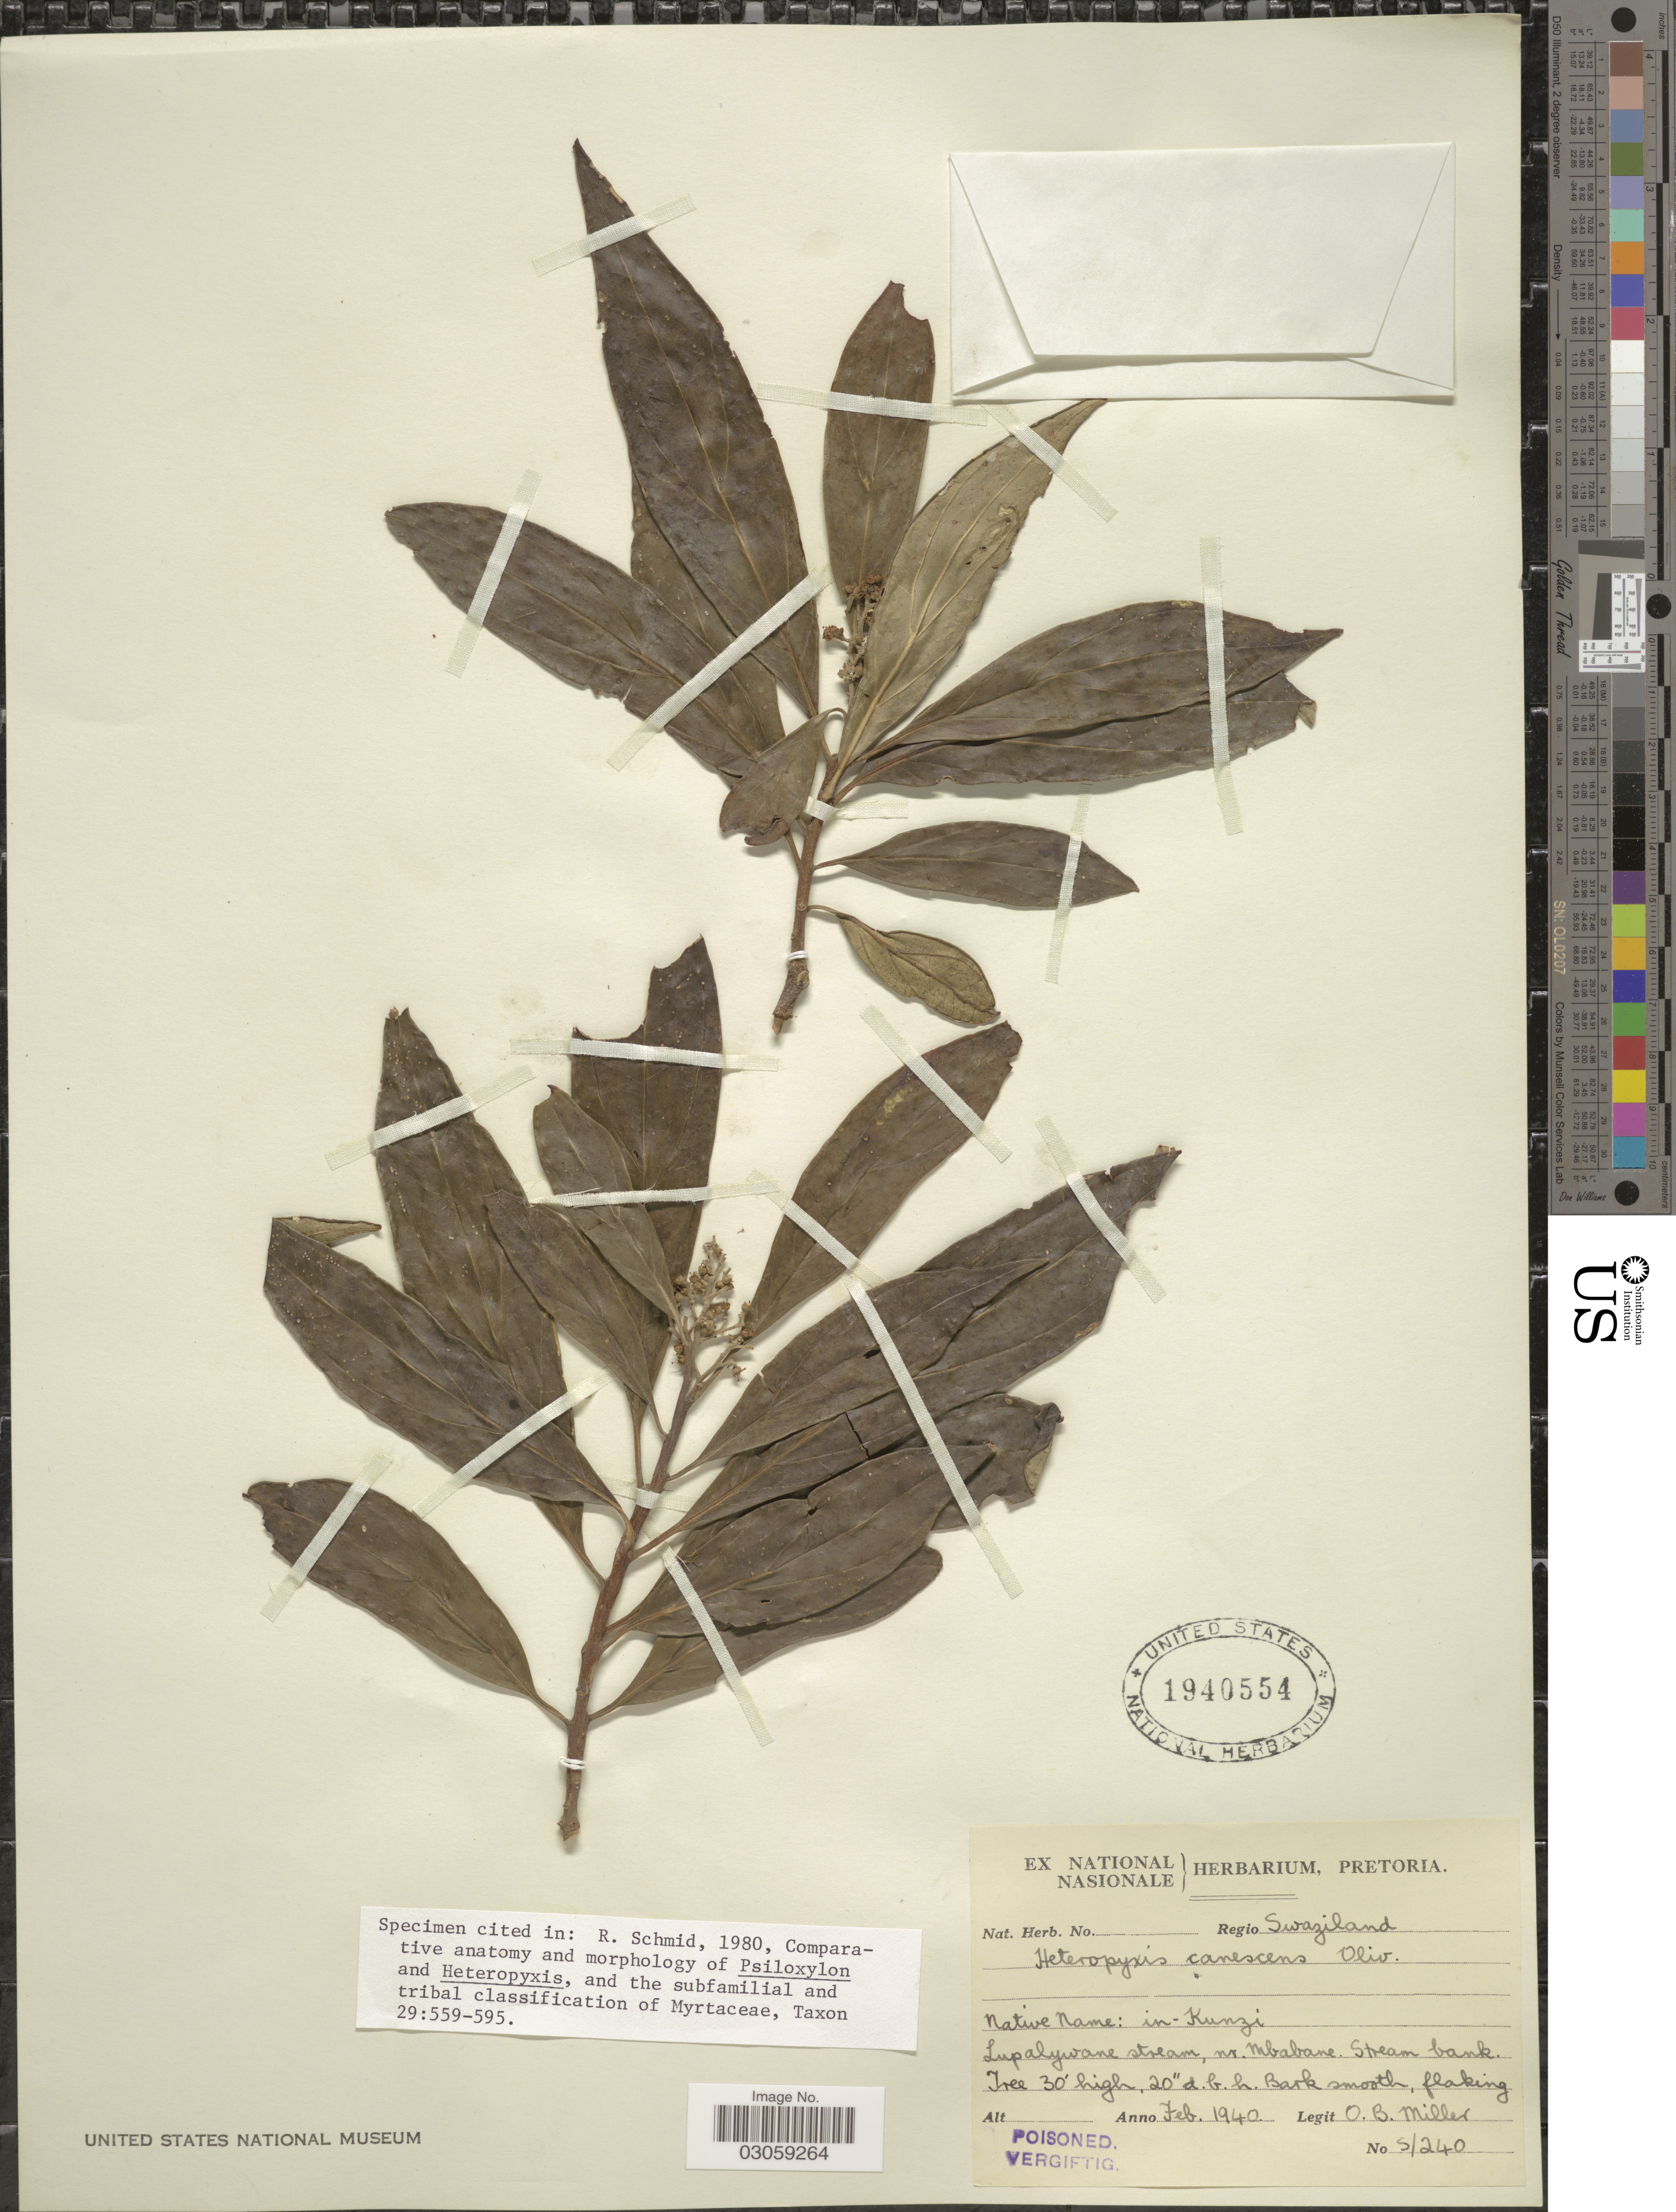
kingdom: Plantae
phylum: Tracheophyta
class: Magnoliopsida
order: Myrtales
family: Myrtaceae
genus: Heteropyxis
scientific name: Heteropyxis canescens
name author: Oliv.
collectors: O. B. Miller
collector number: S/240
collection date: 1940-02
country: Eswatini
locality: Regio Swaziland. Lupalywane stream, nr. Mbabane.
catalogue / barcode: US 1940554